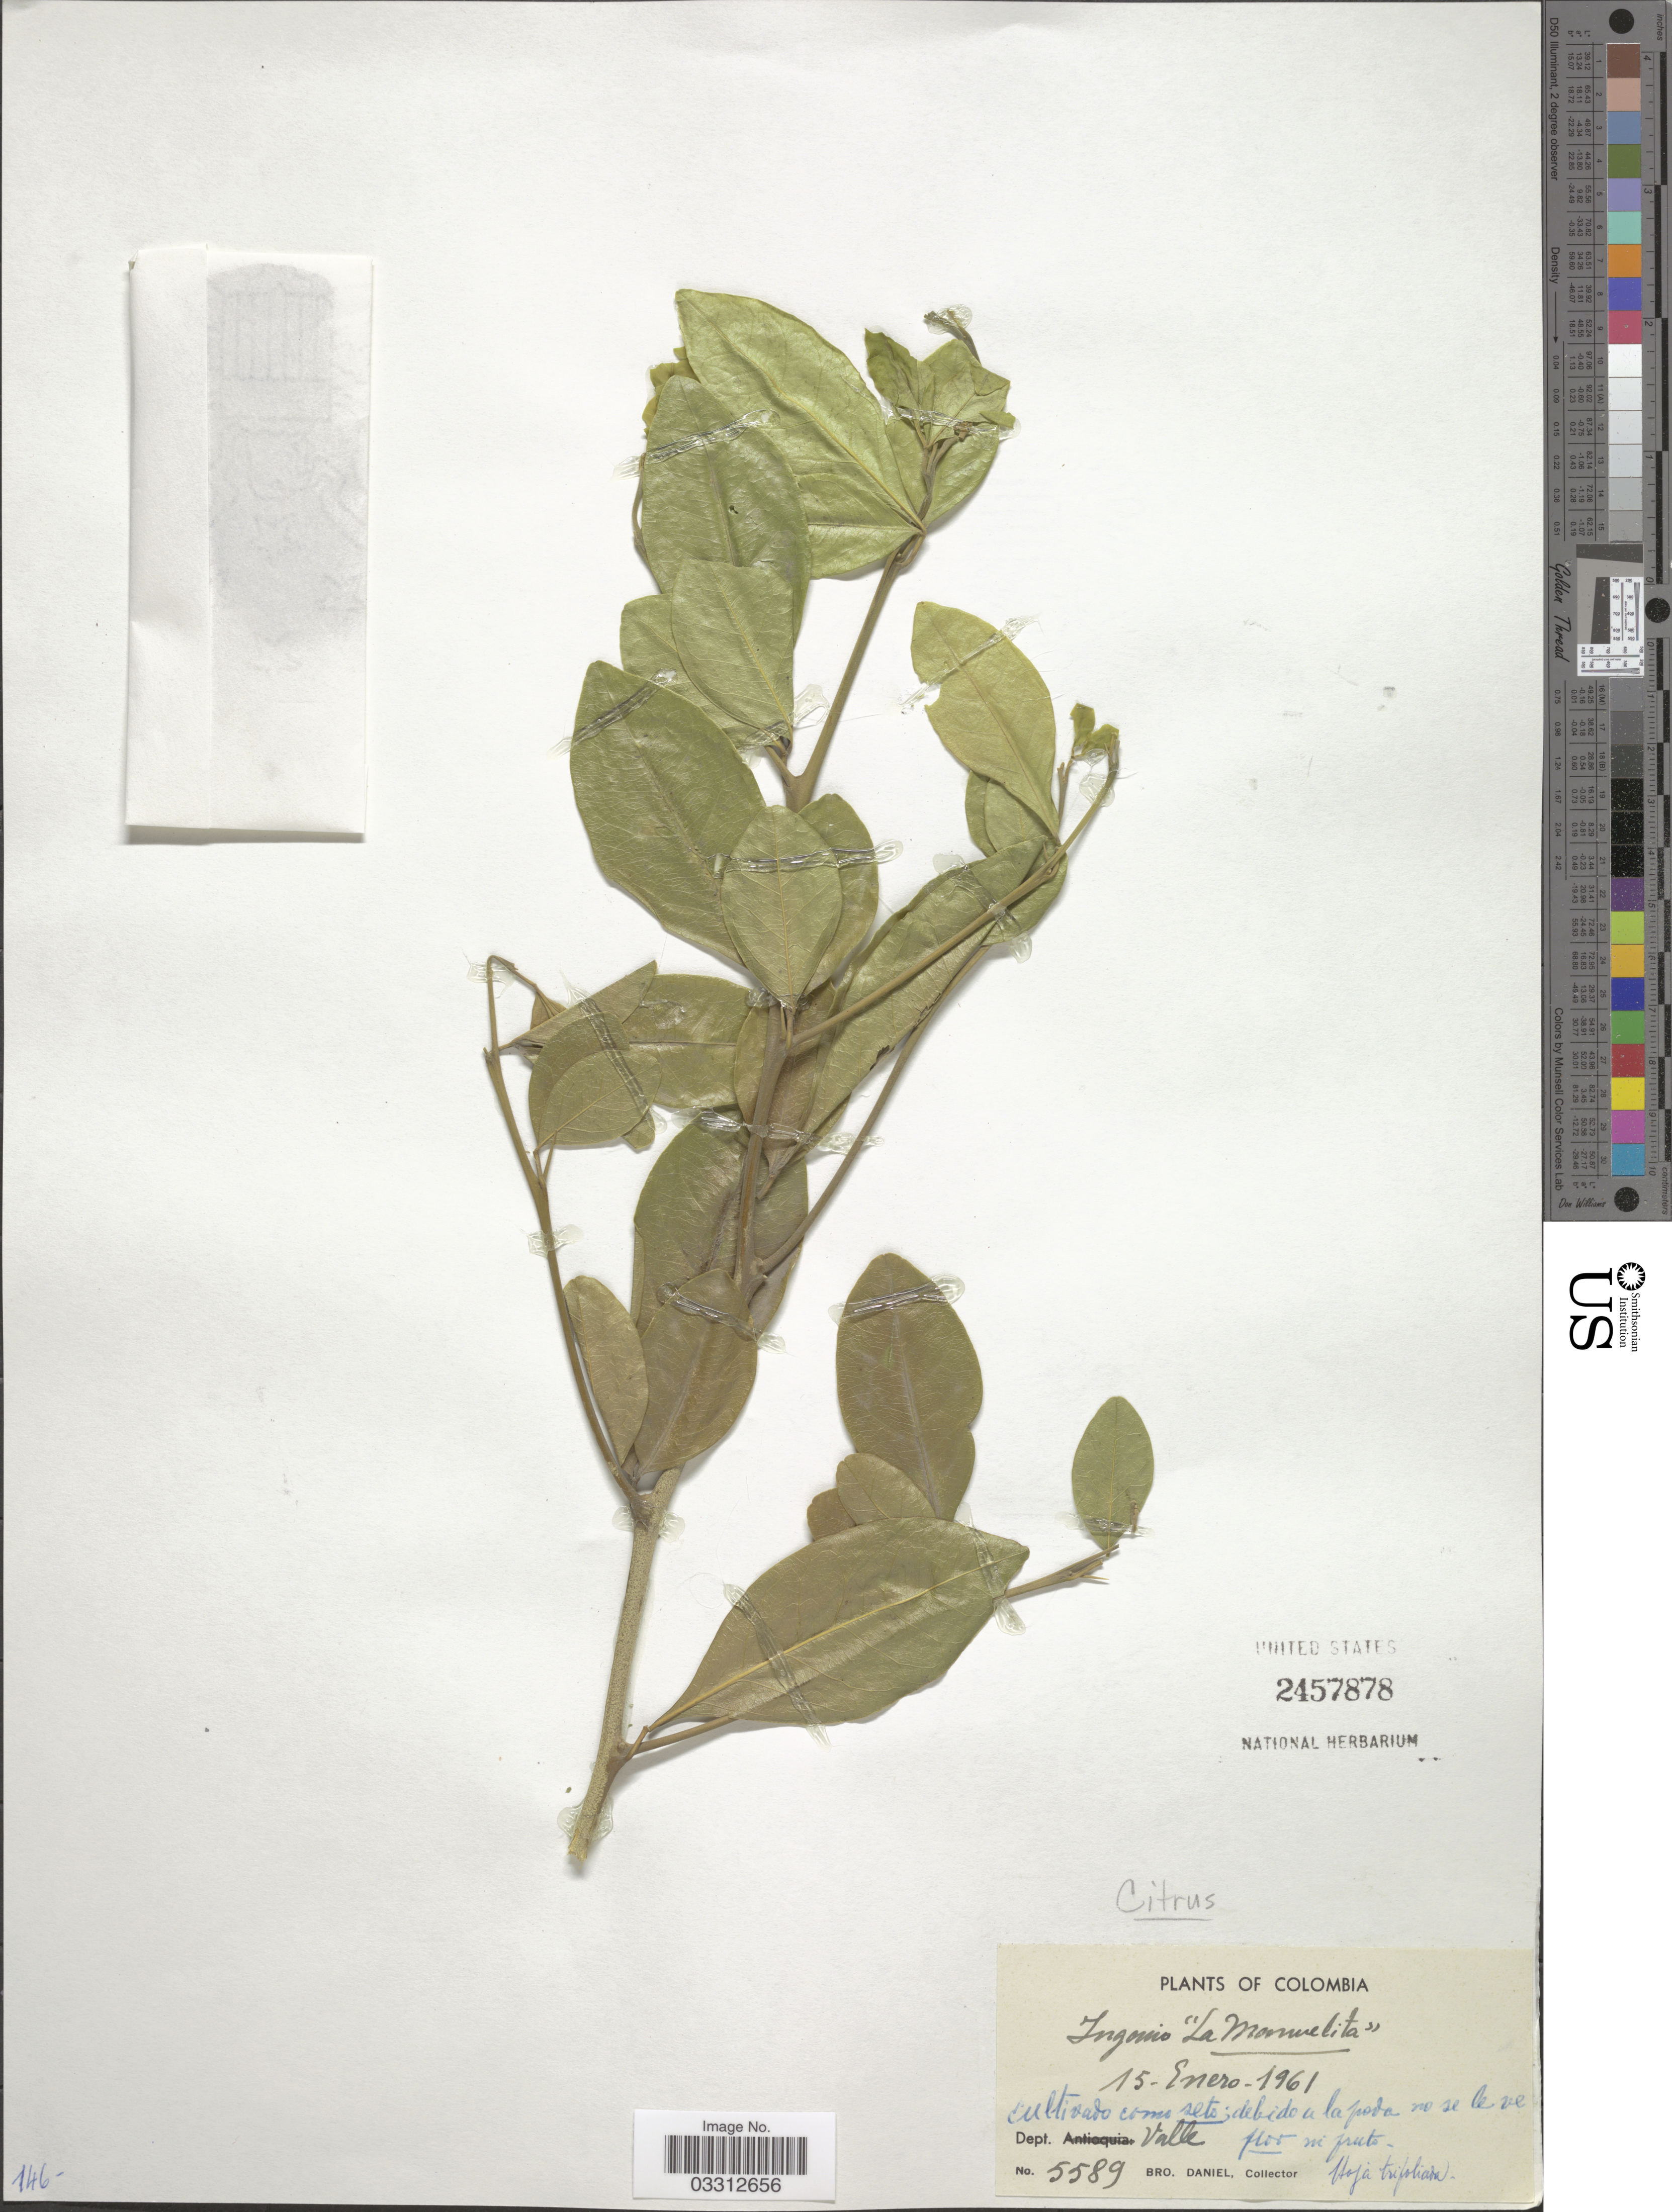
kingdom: Plantae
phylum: Tracheophyta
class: Magnoliopsida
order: Sapindales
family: Rutaceae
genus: Citrus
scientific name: Citrus sp.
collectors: Bro. Daniel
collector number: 5589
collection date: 1961-01-15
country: Colombia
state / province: Valle del Cauca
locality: Cultivado como seto, Dept. Valle.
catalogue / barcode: US 2457878